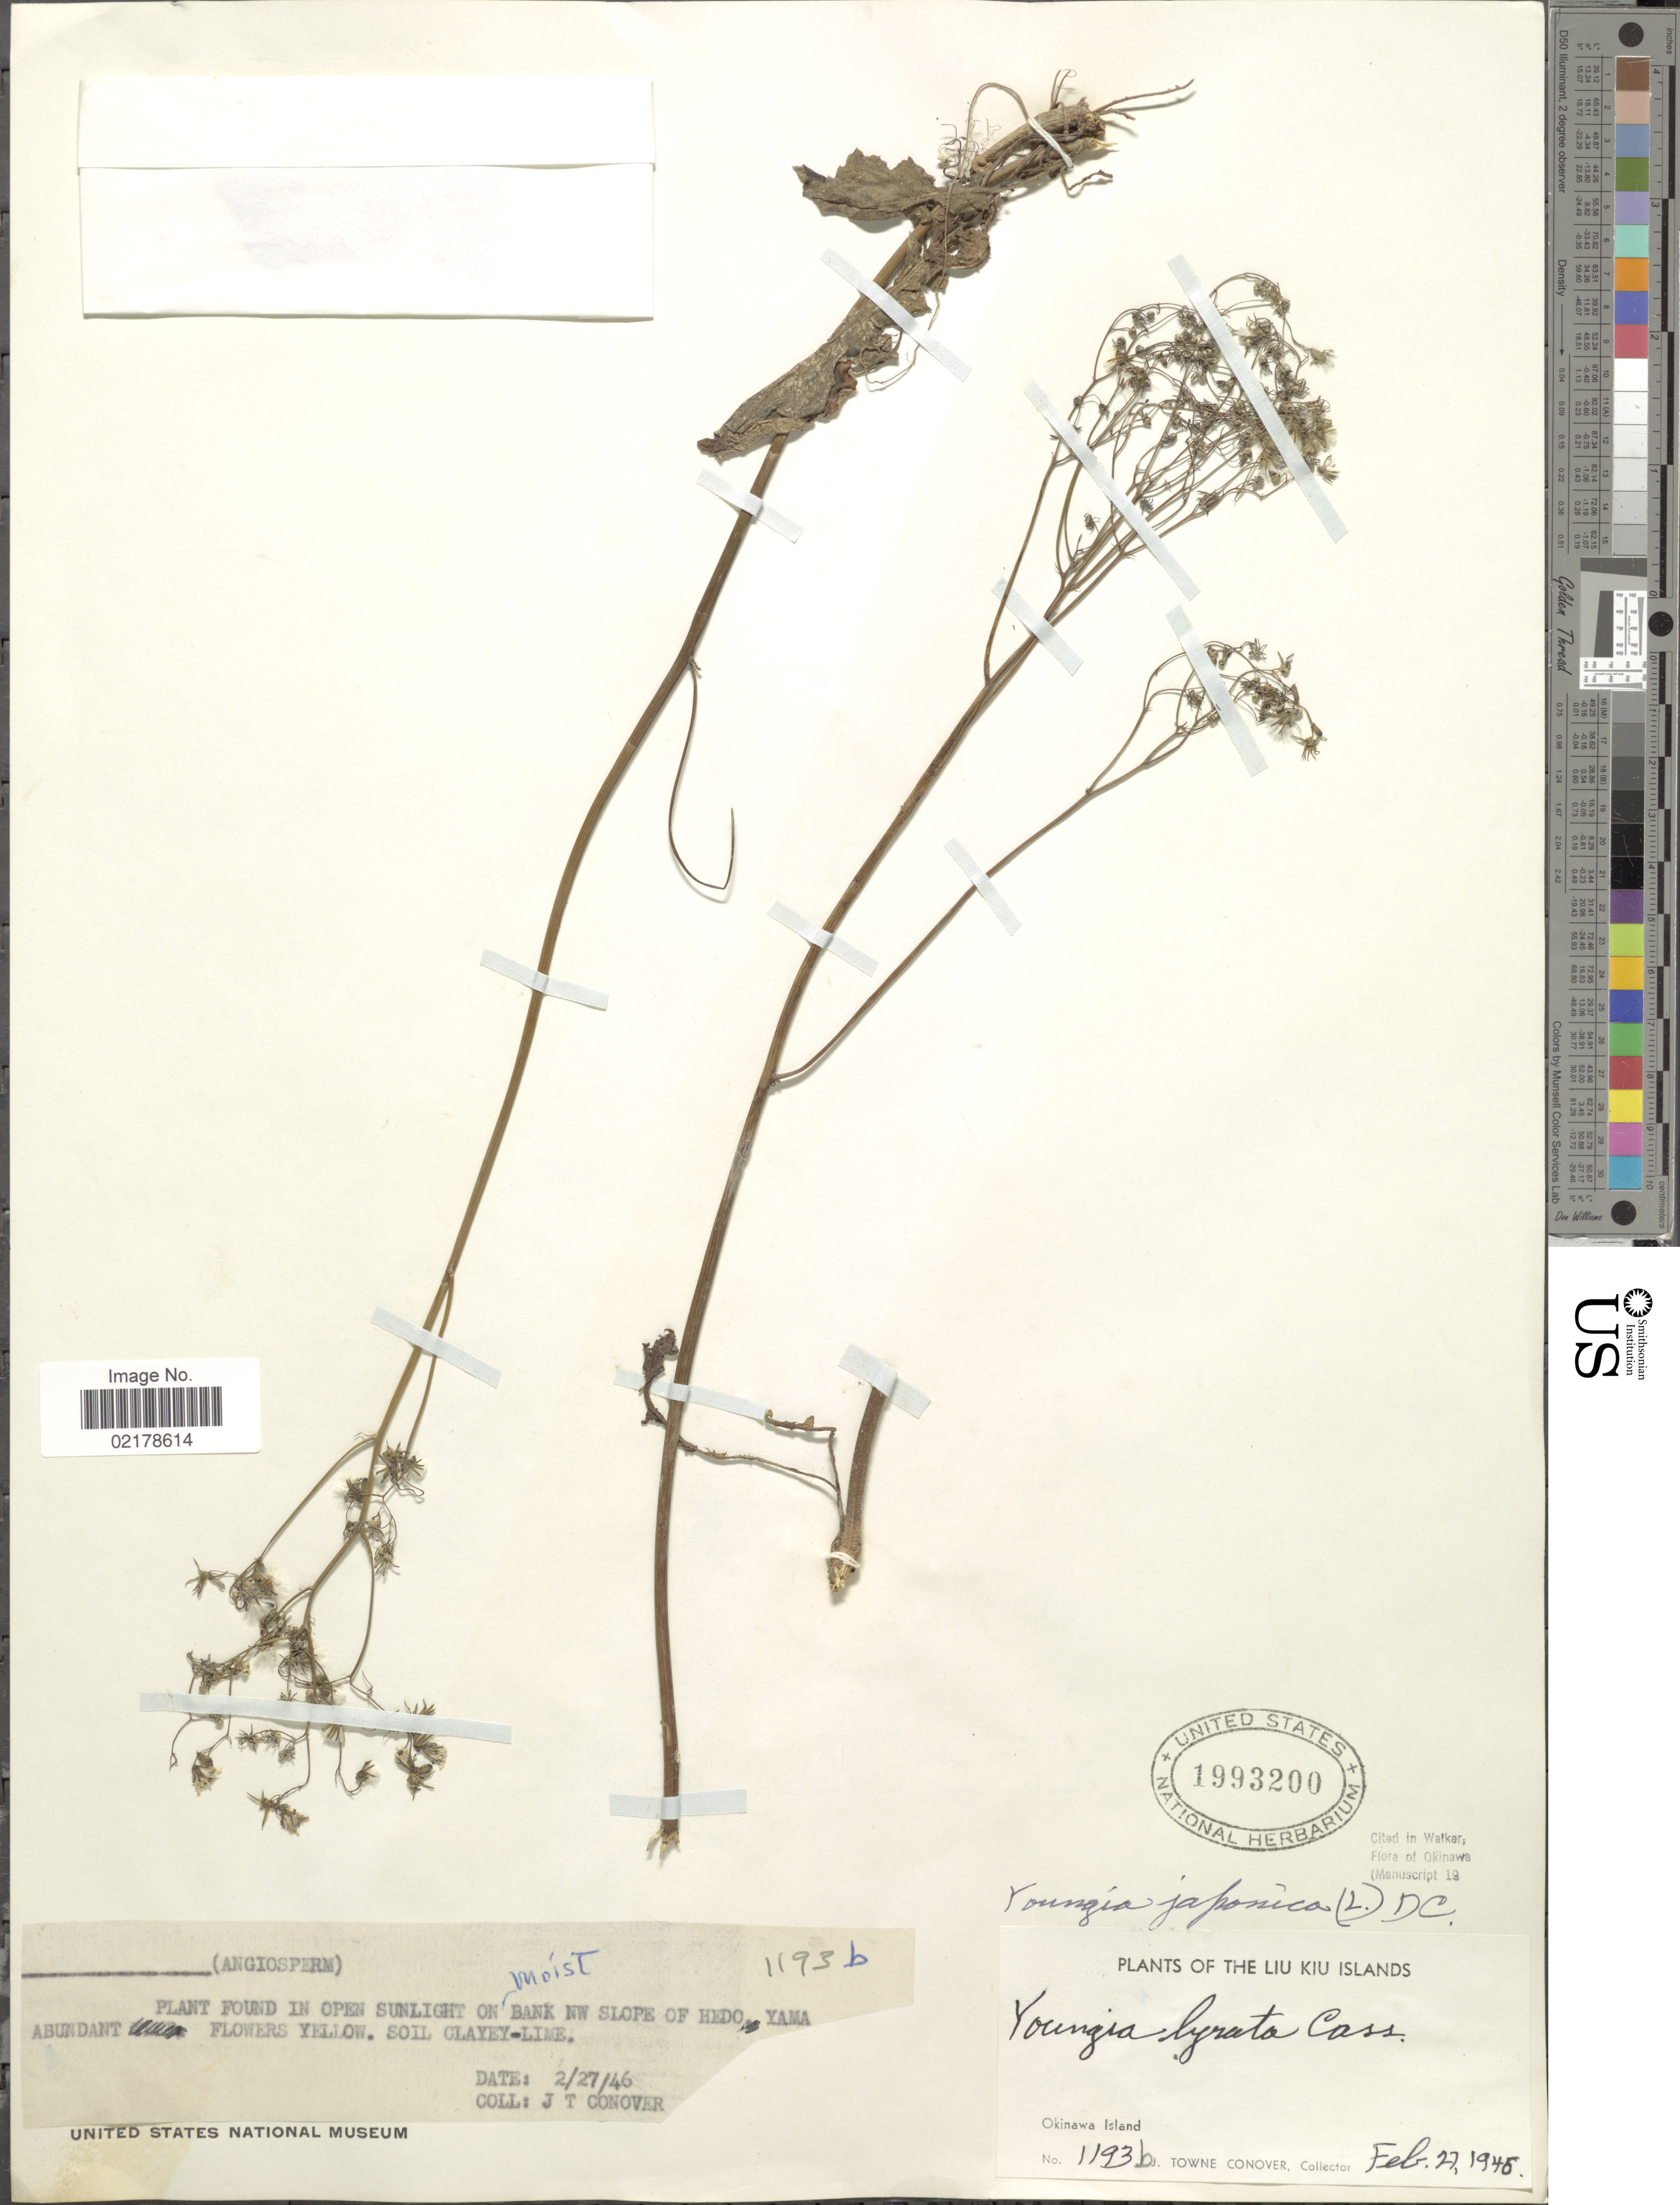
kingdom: Plantae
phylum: Tracheophyta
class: Magnoliopsida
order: Asterales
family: Asteraceae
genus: Youngia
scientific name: Youngia japonica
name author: (L.) DC.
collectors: J. T. Conover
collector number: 1193b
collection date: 1946-02-27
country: Japan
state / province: Okinawa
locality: Liu Kiu Islands. Okinawa Island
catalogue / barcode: US 1993200